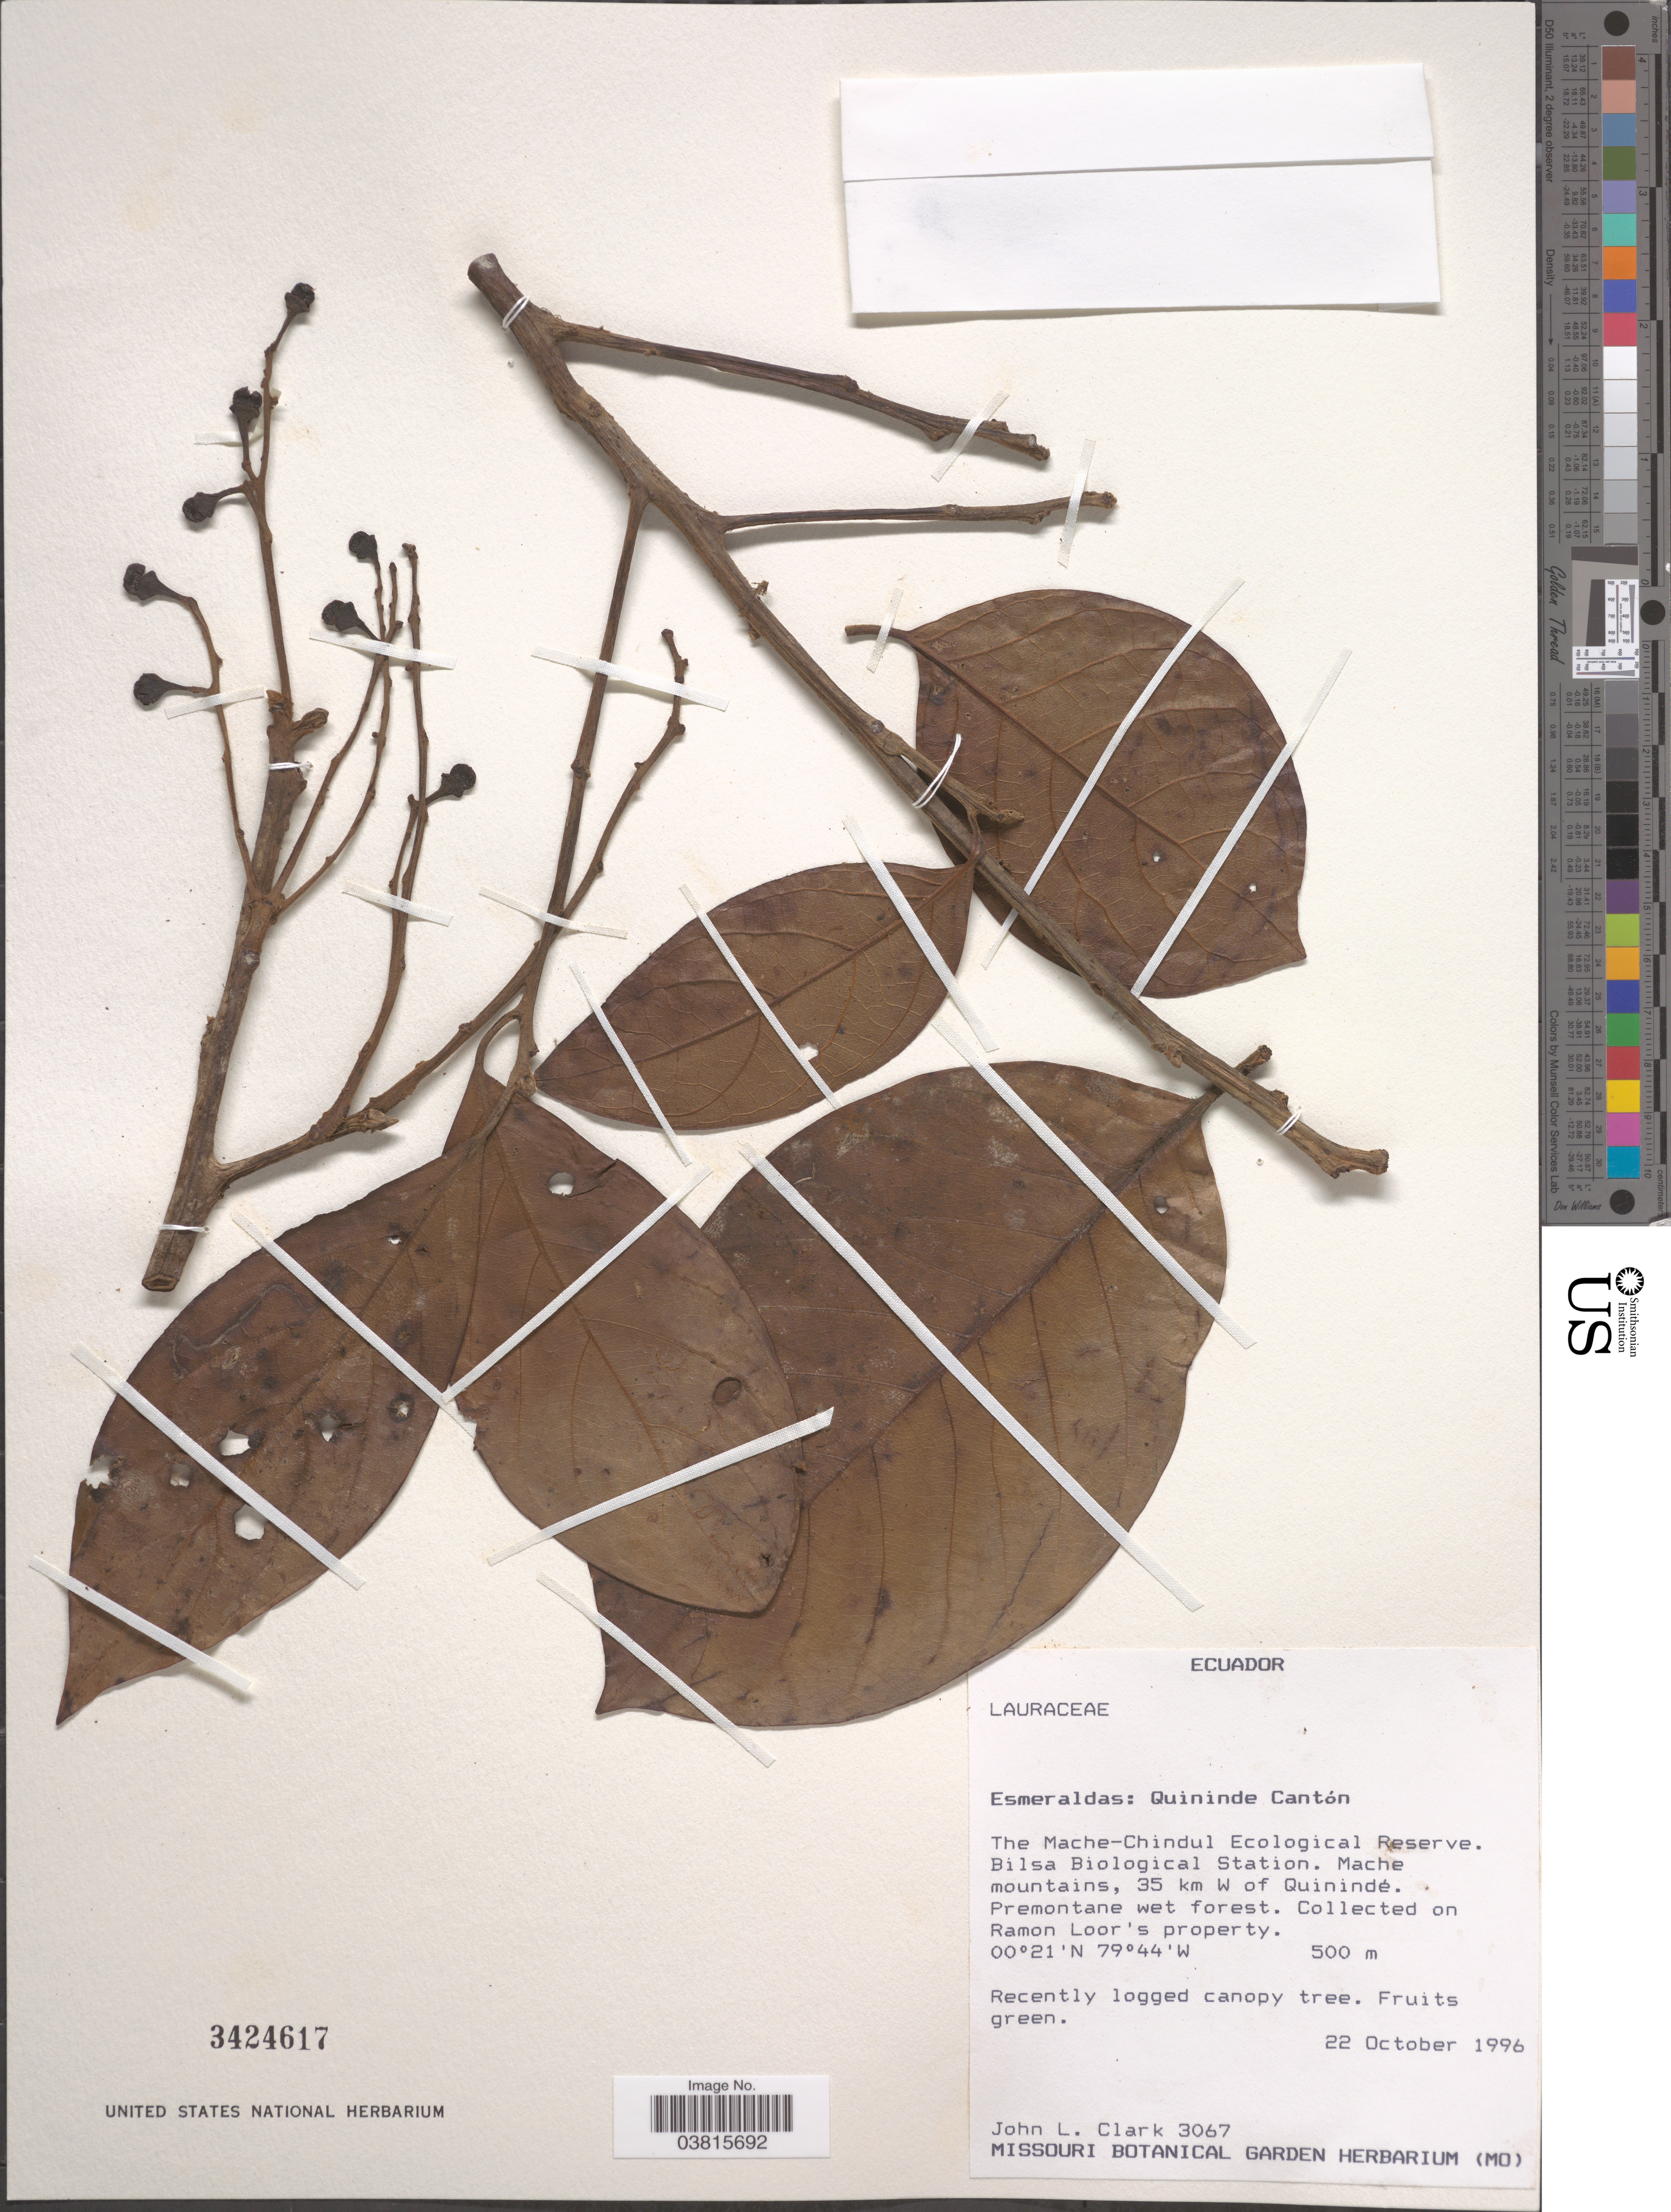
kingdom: Plantae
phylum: Tracheophyta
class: Magnoliopsida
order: Laurales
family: Lauraceae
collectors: J. L. Clark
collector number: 3067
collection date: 1996-10-22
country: Ecuador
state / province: Esmeraldas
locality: Quininde Cantón. The Mache-Chindul Ecological Reserve. Bilsa Biological Station. Mache mountains, 35 km W of Quinindé. Ramon Loor's property.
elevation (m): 500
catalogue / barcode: US 3424617